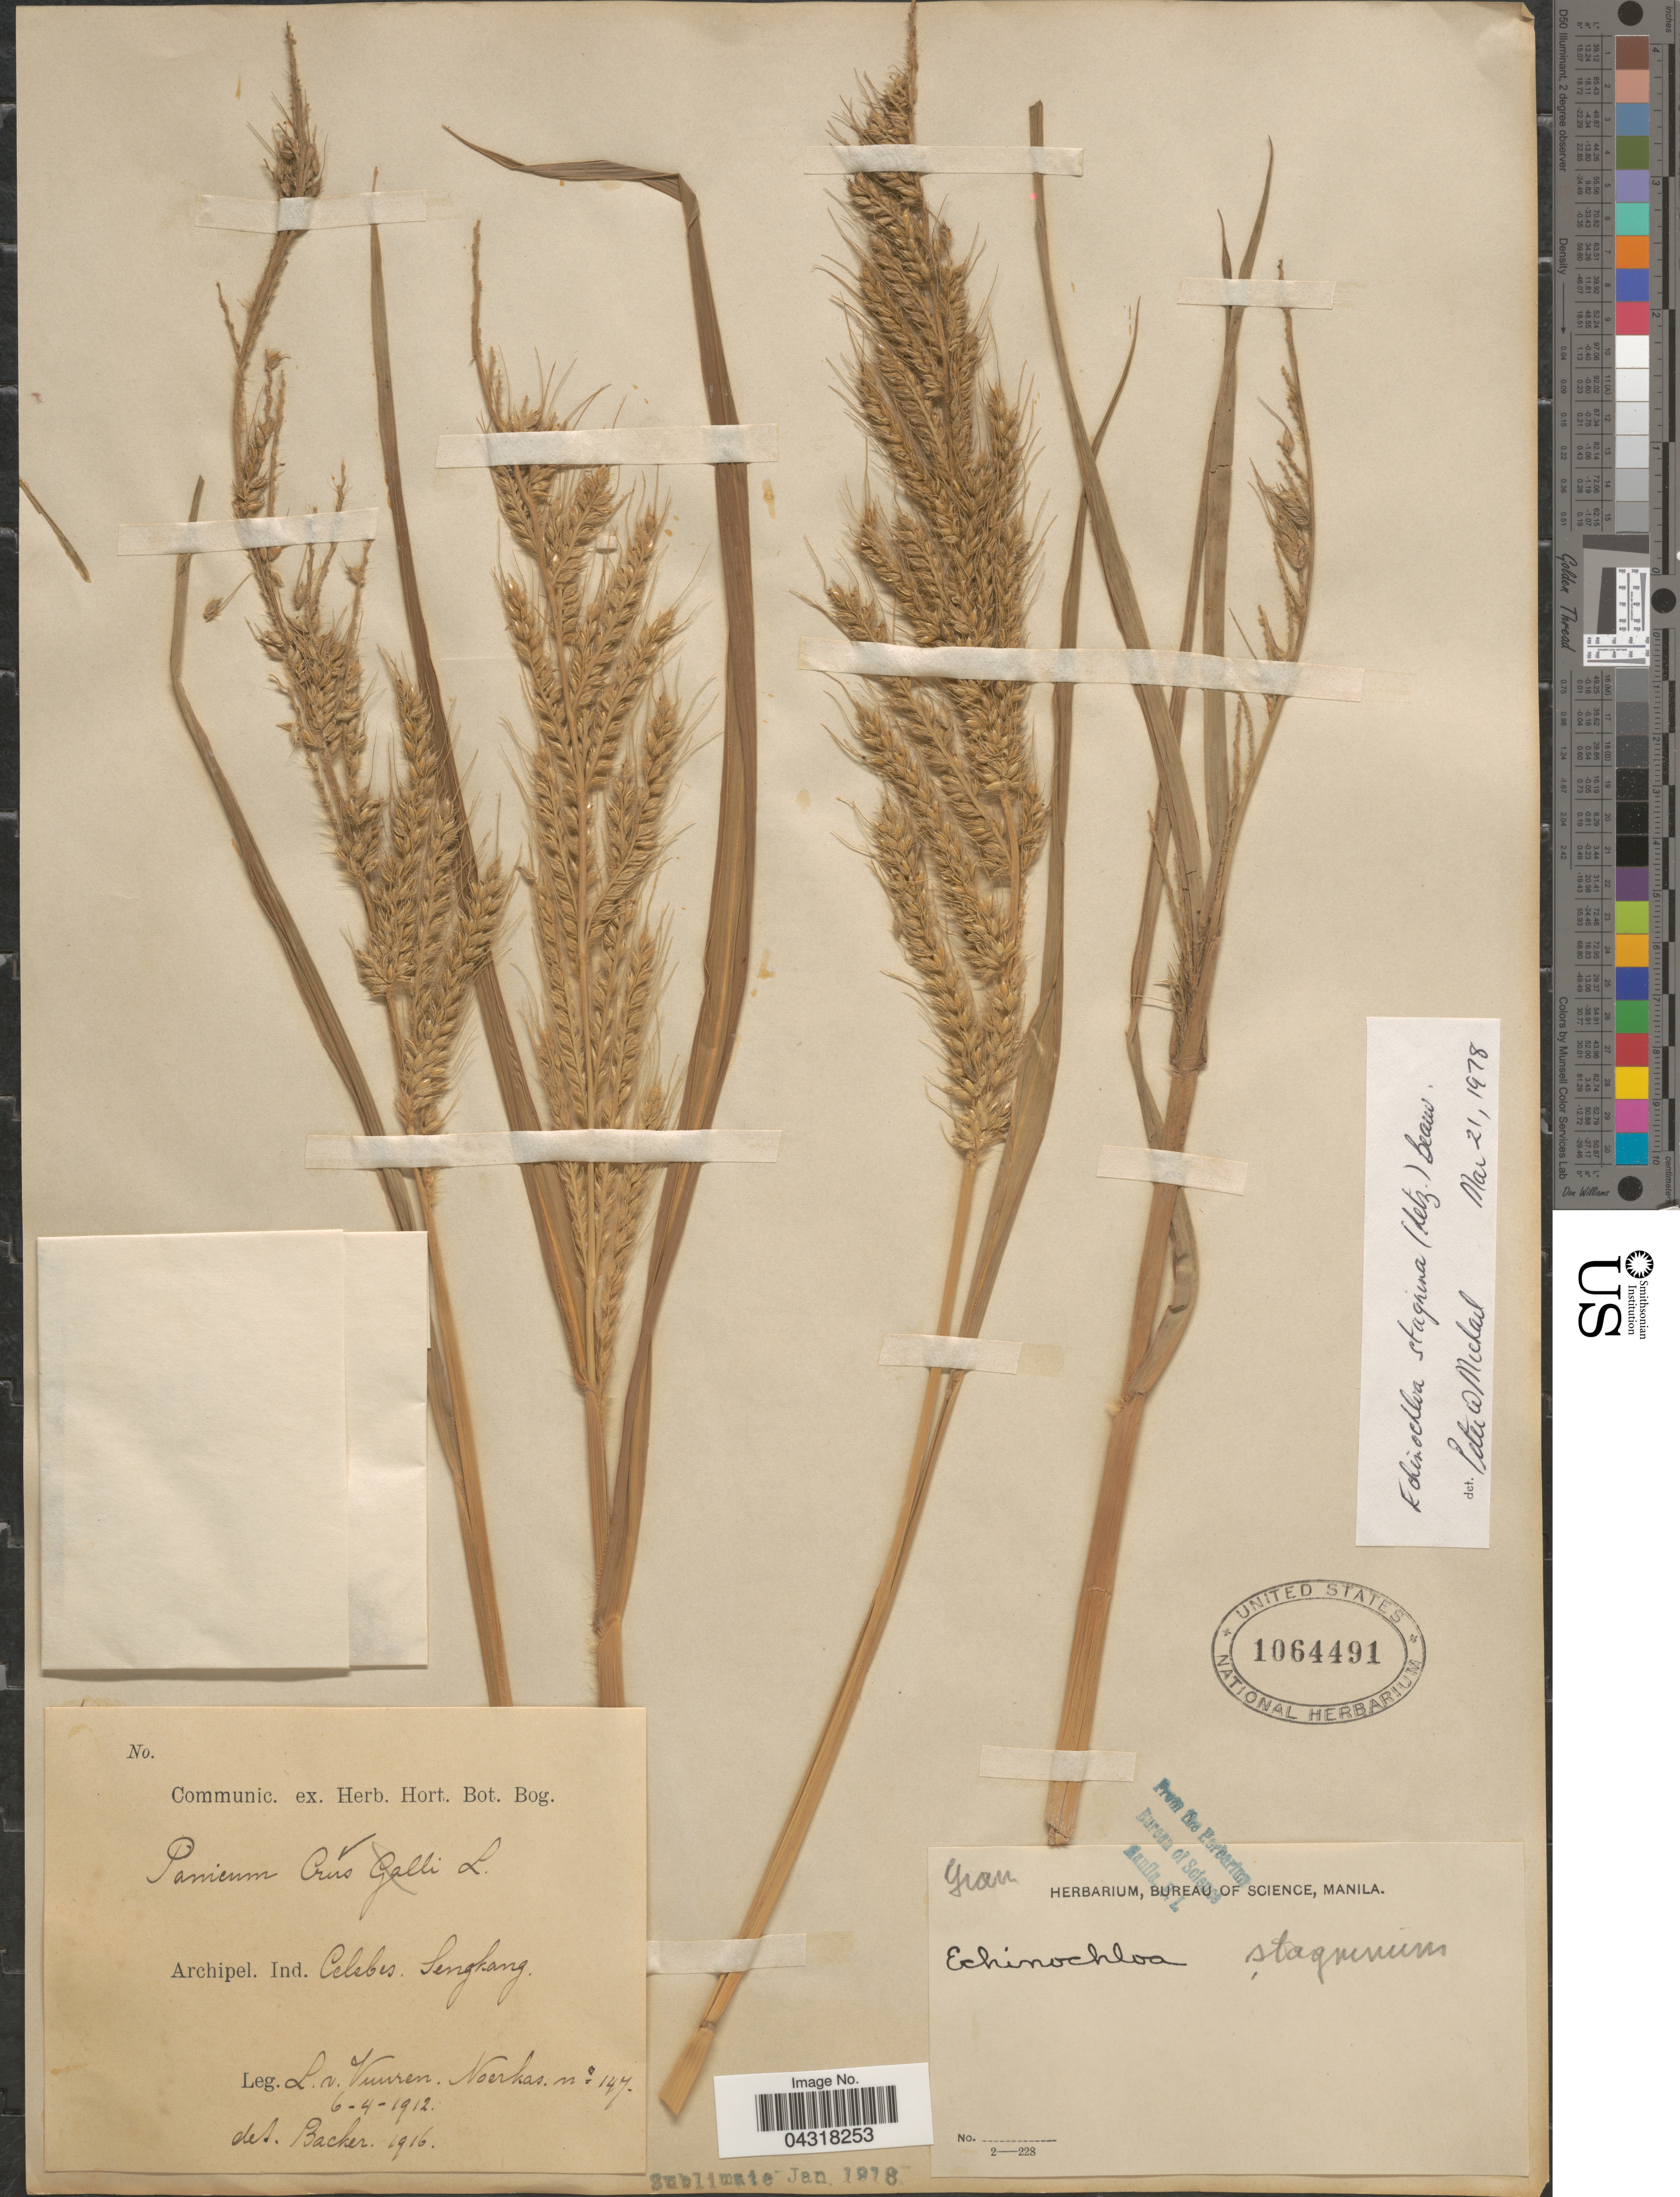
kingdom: Plantae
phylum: Tracheophyta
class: Liliopsida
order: Poales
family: Poaceae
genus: Echinochloa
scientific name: Echinochloa stagnina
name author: (Retz.) P. Beauv.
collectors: L. Vuuren-Nerkas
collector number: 147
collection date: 1912-04-06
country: Indonesia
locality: Archipel. Ind. Celebes. Sengkang.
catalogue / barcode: US 1064491